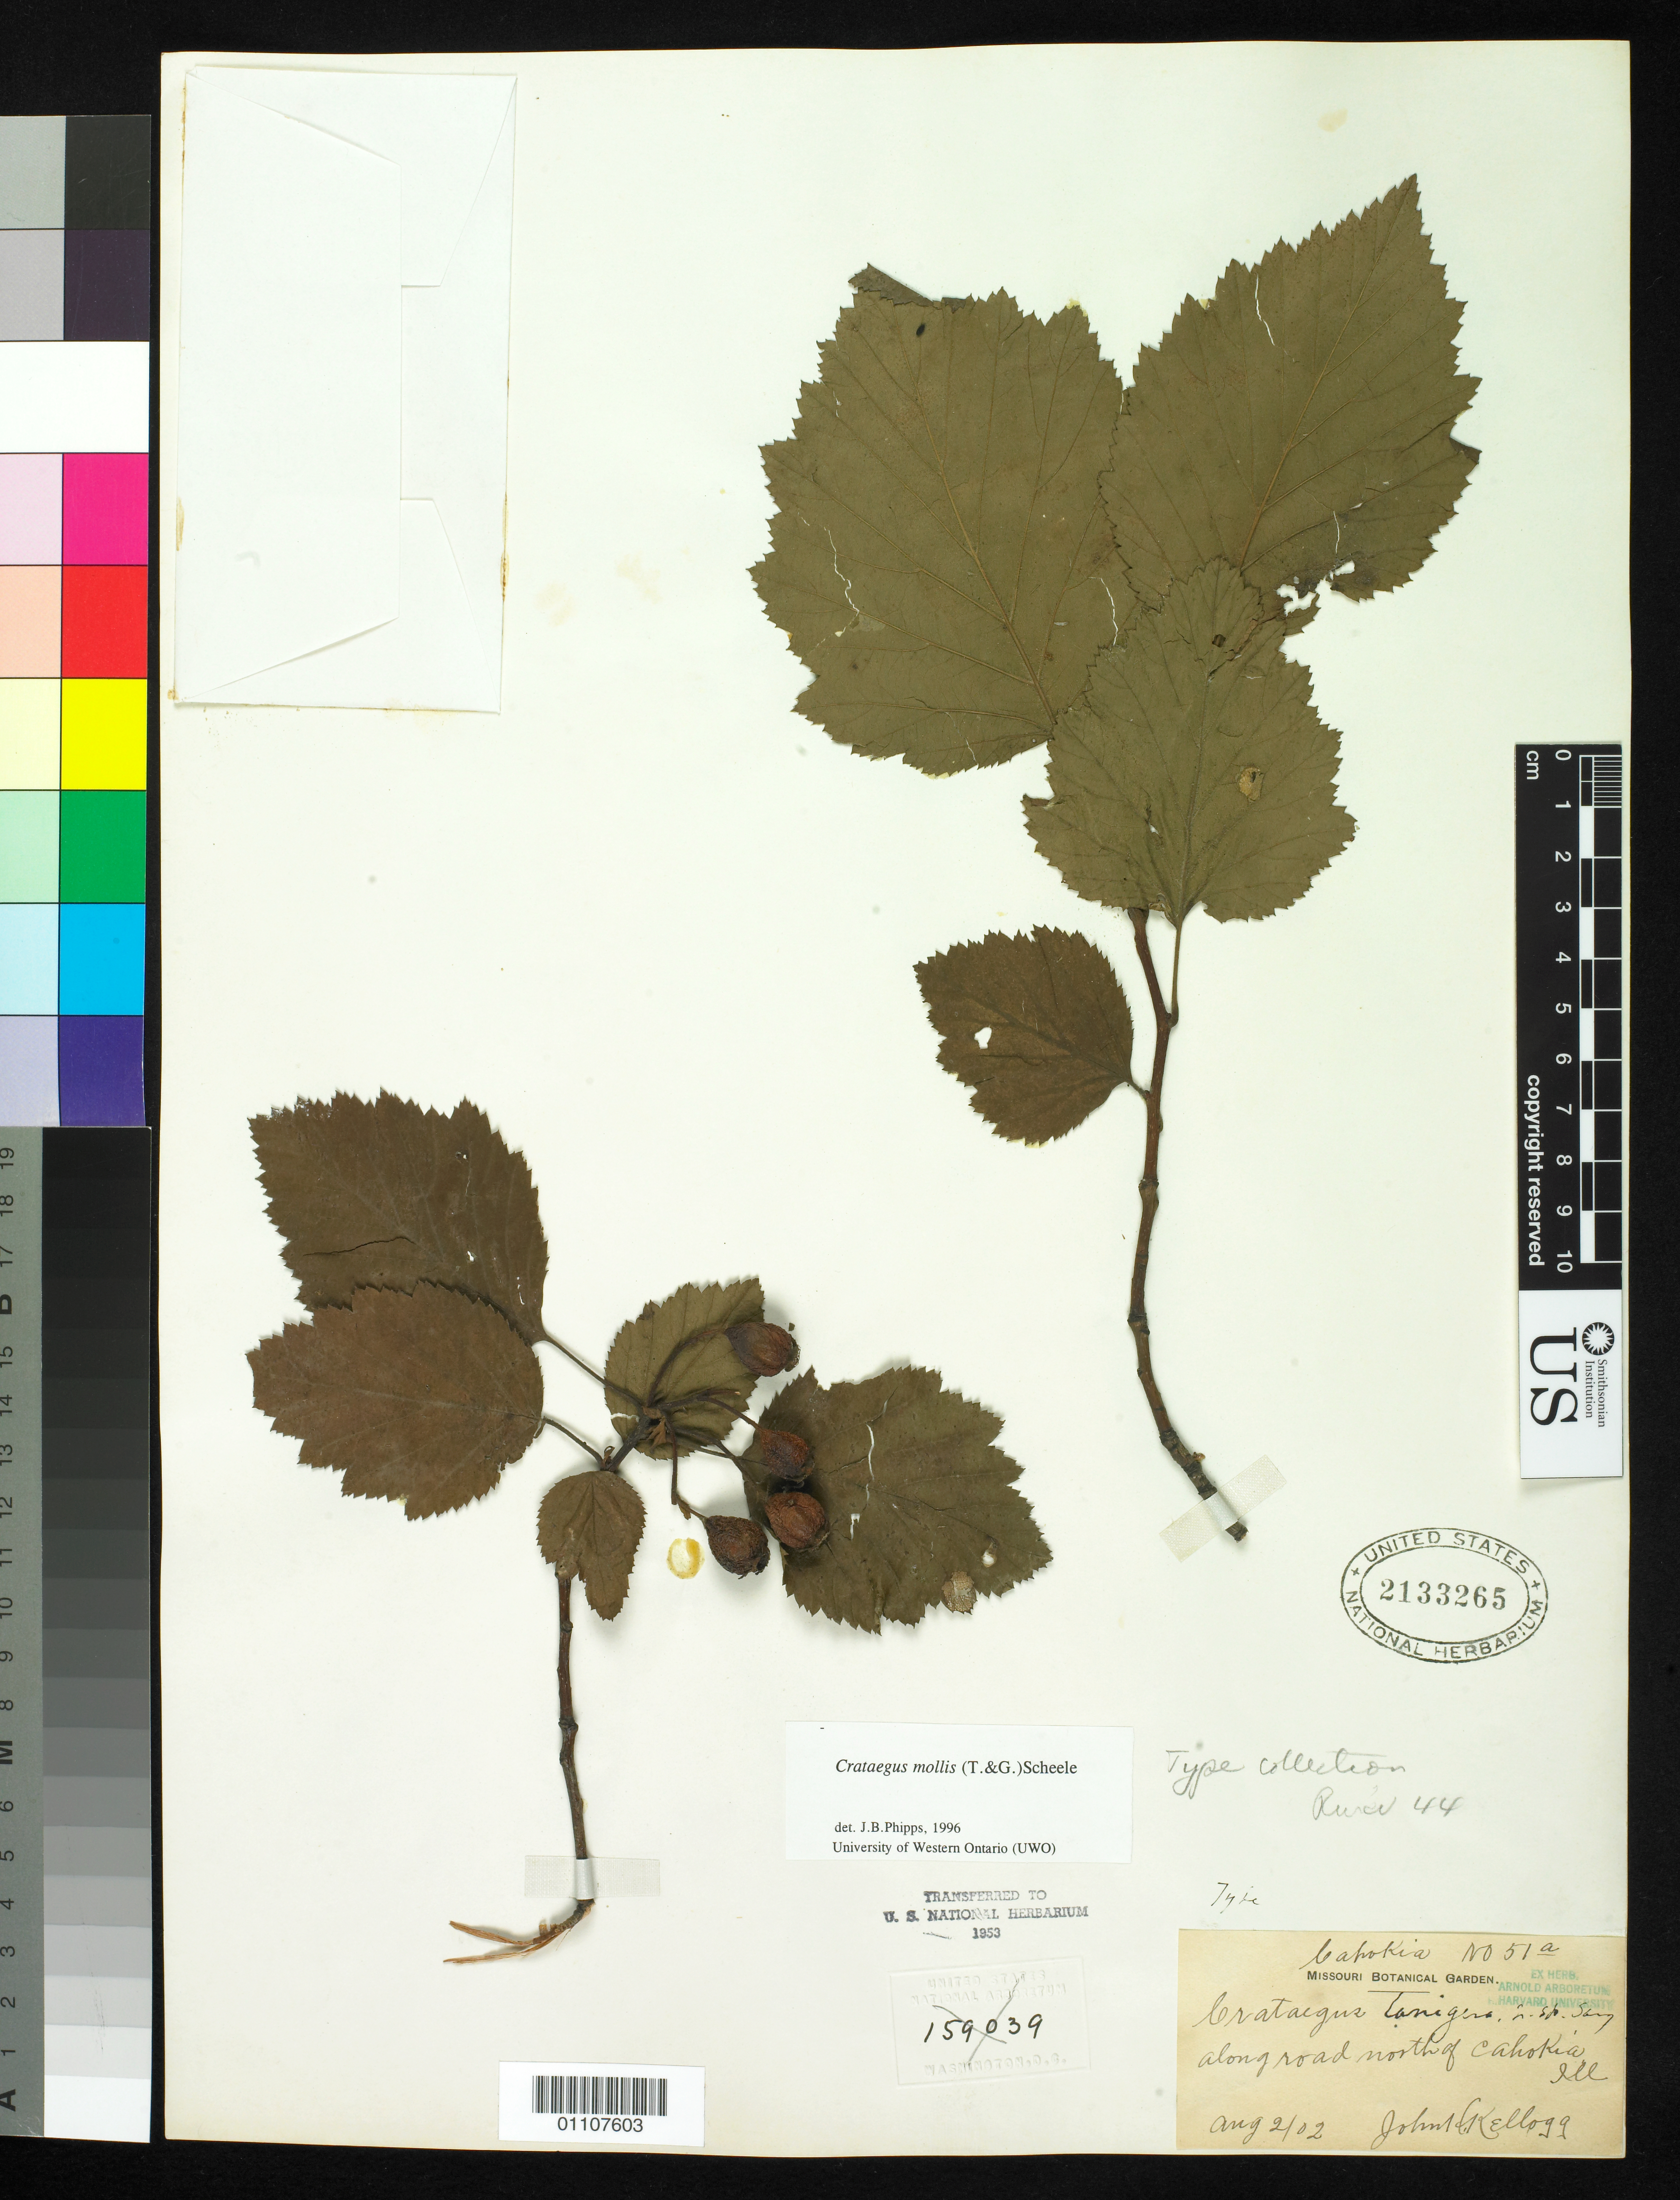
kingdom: Plantae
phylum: Tracheophyta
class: Magnoliopsida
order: Rosales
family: Rosaceae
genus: Crataegus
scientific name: Crataegus lanigera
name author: Sarg.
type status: Type Collection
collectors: J. H. Kellogg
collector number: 51 a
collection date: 1902-08-02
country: United States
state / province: Illinois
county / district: Saint Clair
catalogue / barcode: US 2133265